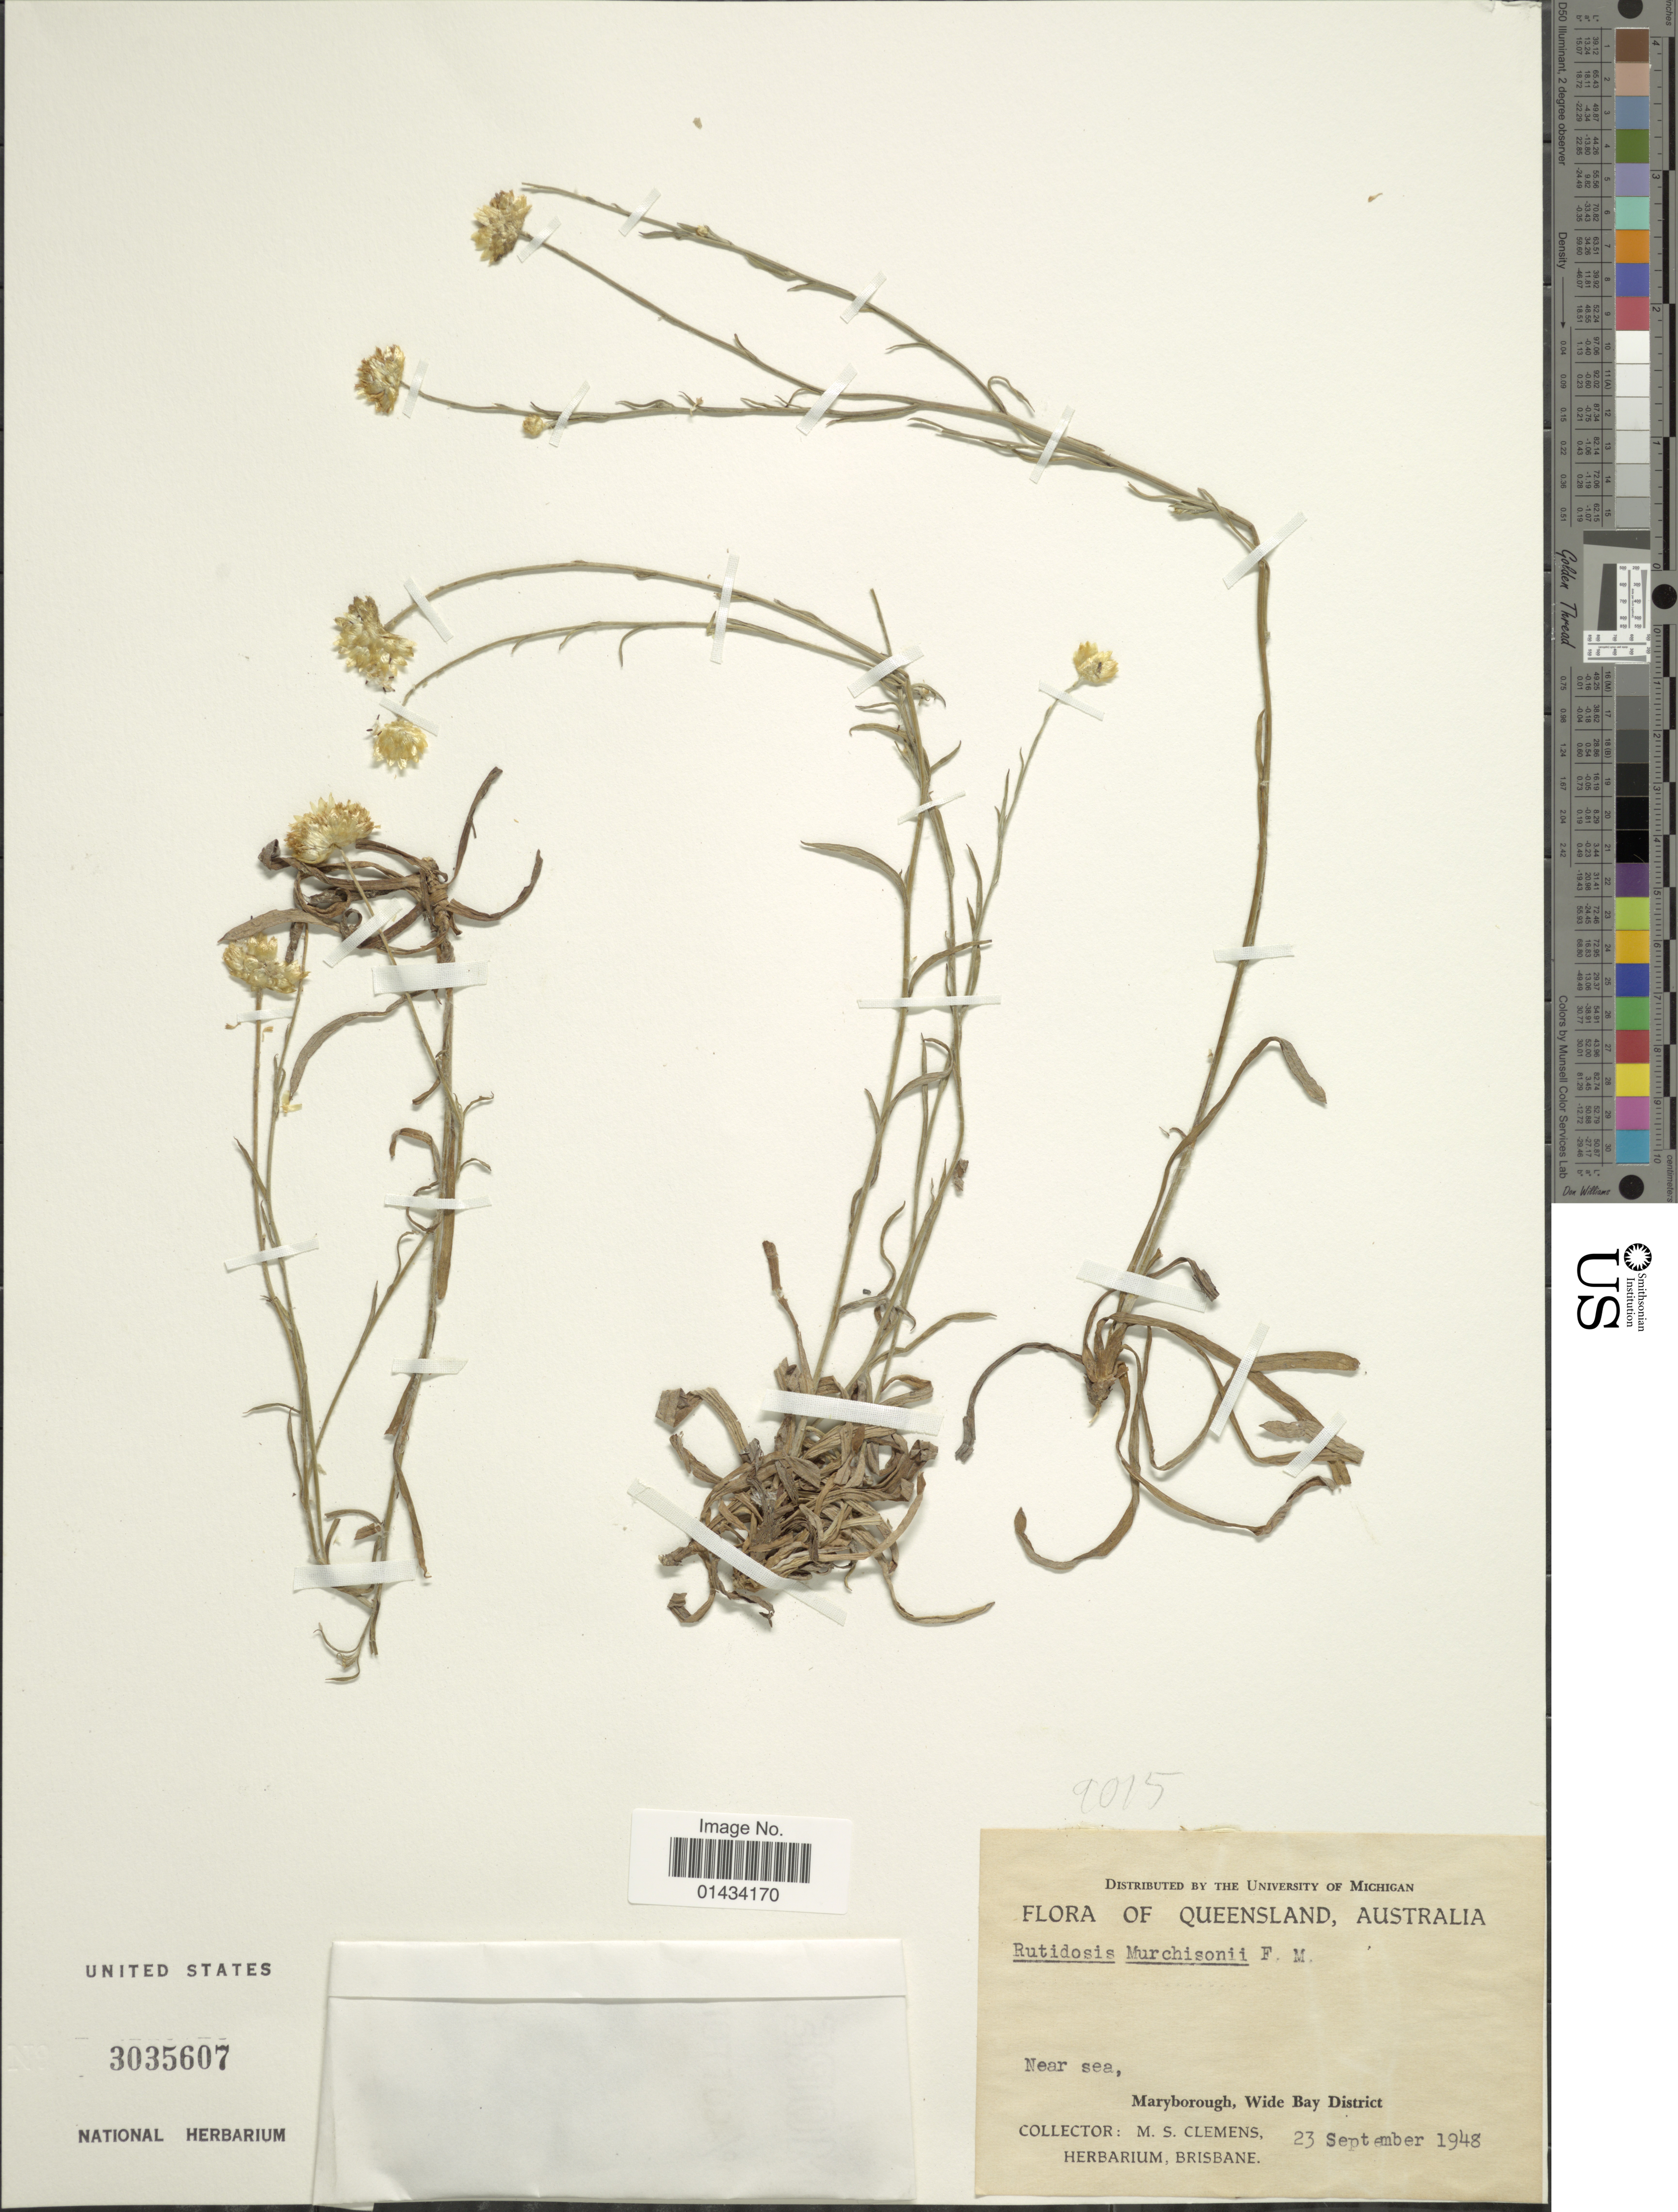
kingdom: Plantae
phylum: Tracheophyta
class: Magnoliopsida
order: Asterales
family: Asteraceae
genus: Rutidosis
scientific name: Rutidosis murchisonii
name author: F. Muell.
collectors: M. S. Clemens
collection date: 1948-09-23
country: Australia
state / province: Queensland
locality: Near sea, Maryborough, Wide Bay District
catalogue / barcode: US 3035607